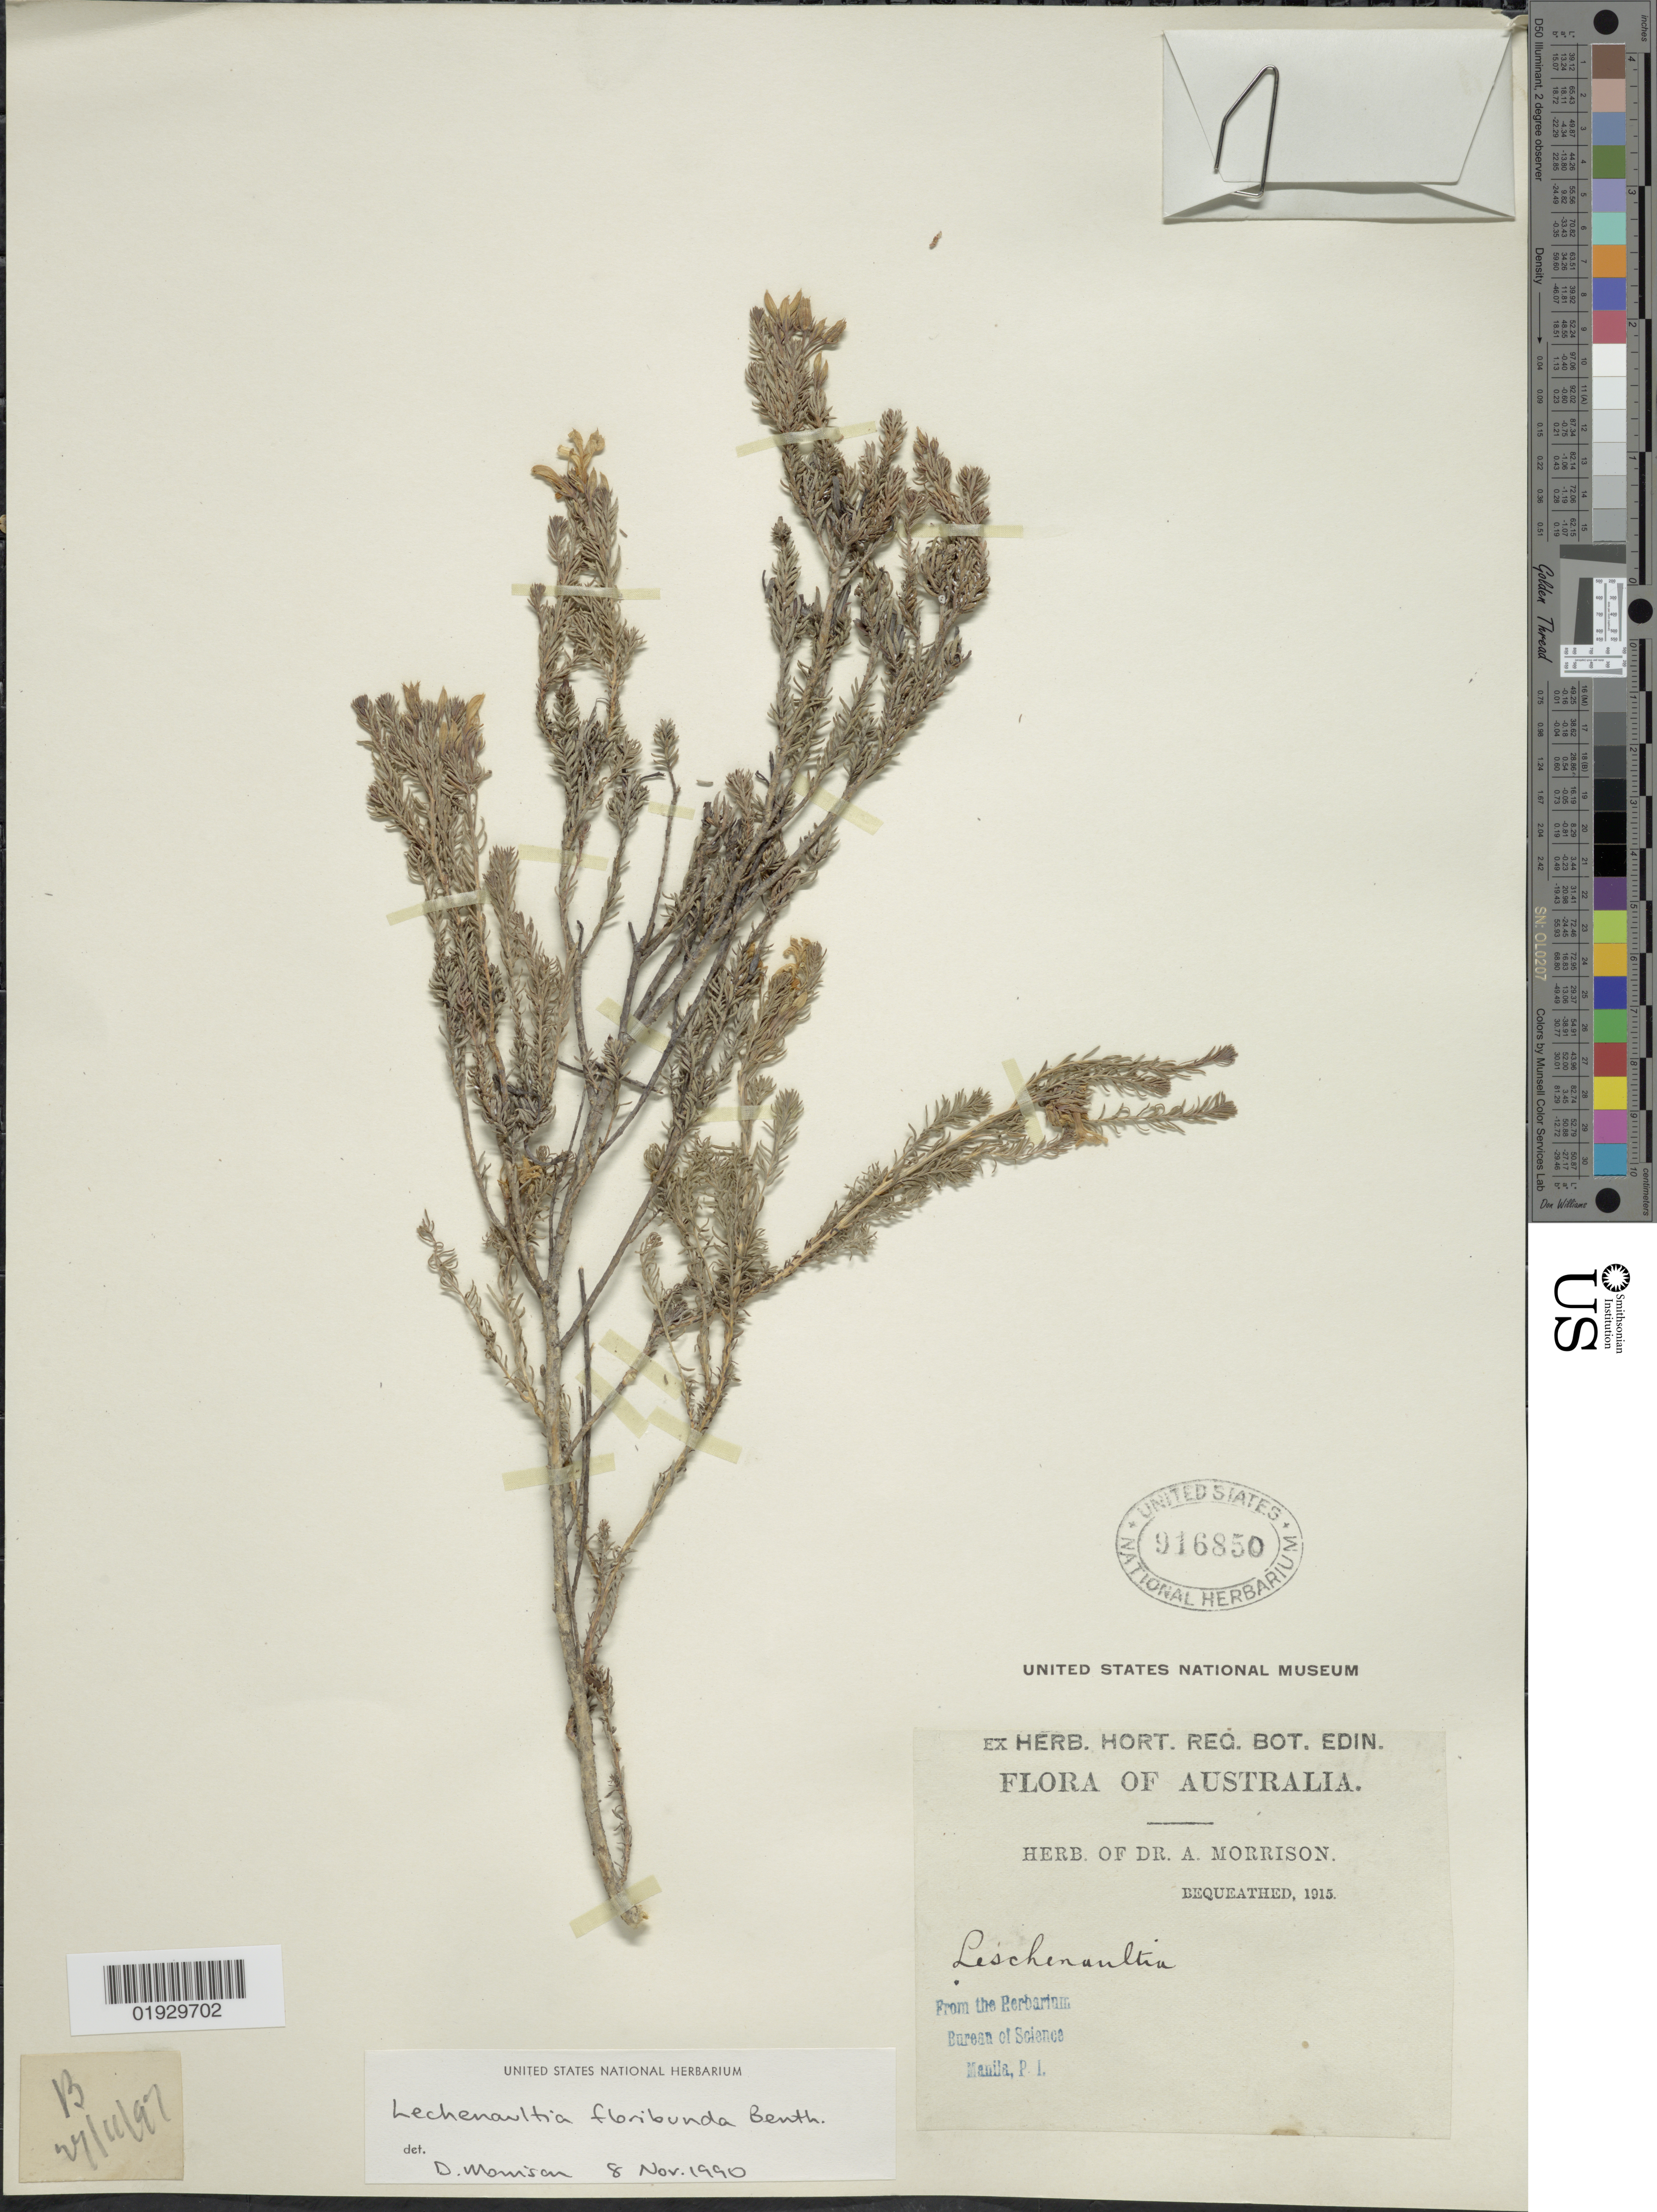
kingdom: Plantae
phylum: Tracheophyta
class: Magnoliopsida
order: Asterales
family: Goodeniaceae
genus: Leschenaultia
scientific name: Leschenaultia floribunda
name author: Benth.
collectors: ex herb. Dr. A. Morrison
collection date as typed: Transcribed d/m/y: 27/11/97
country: Australia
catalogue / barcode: US 916850